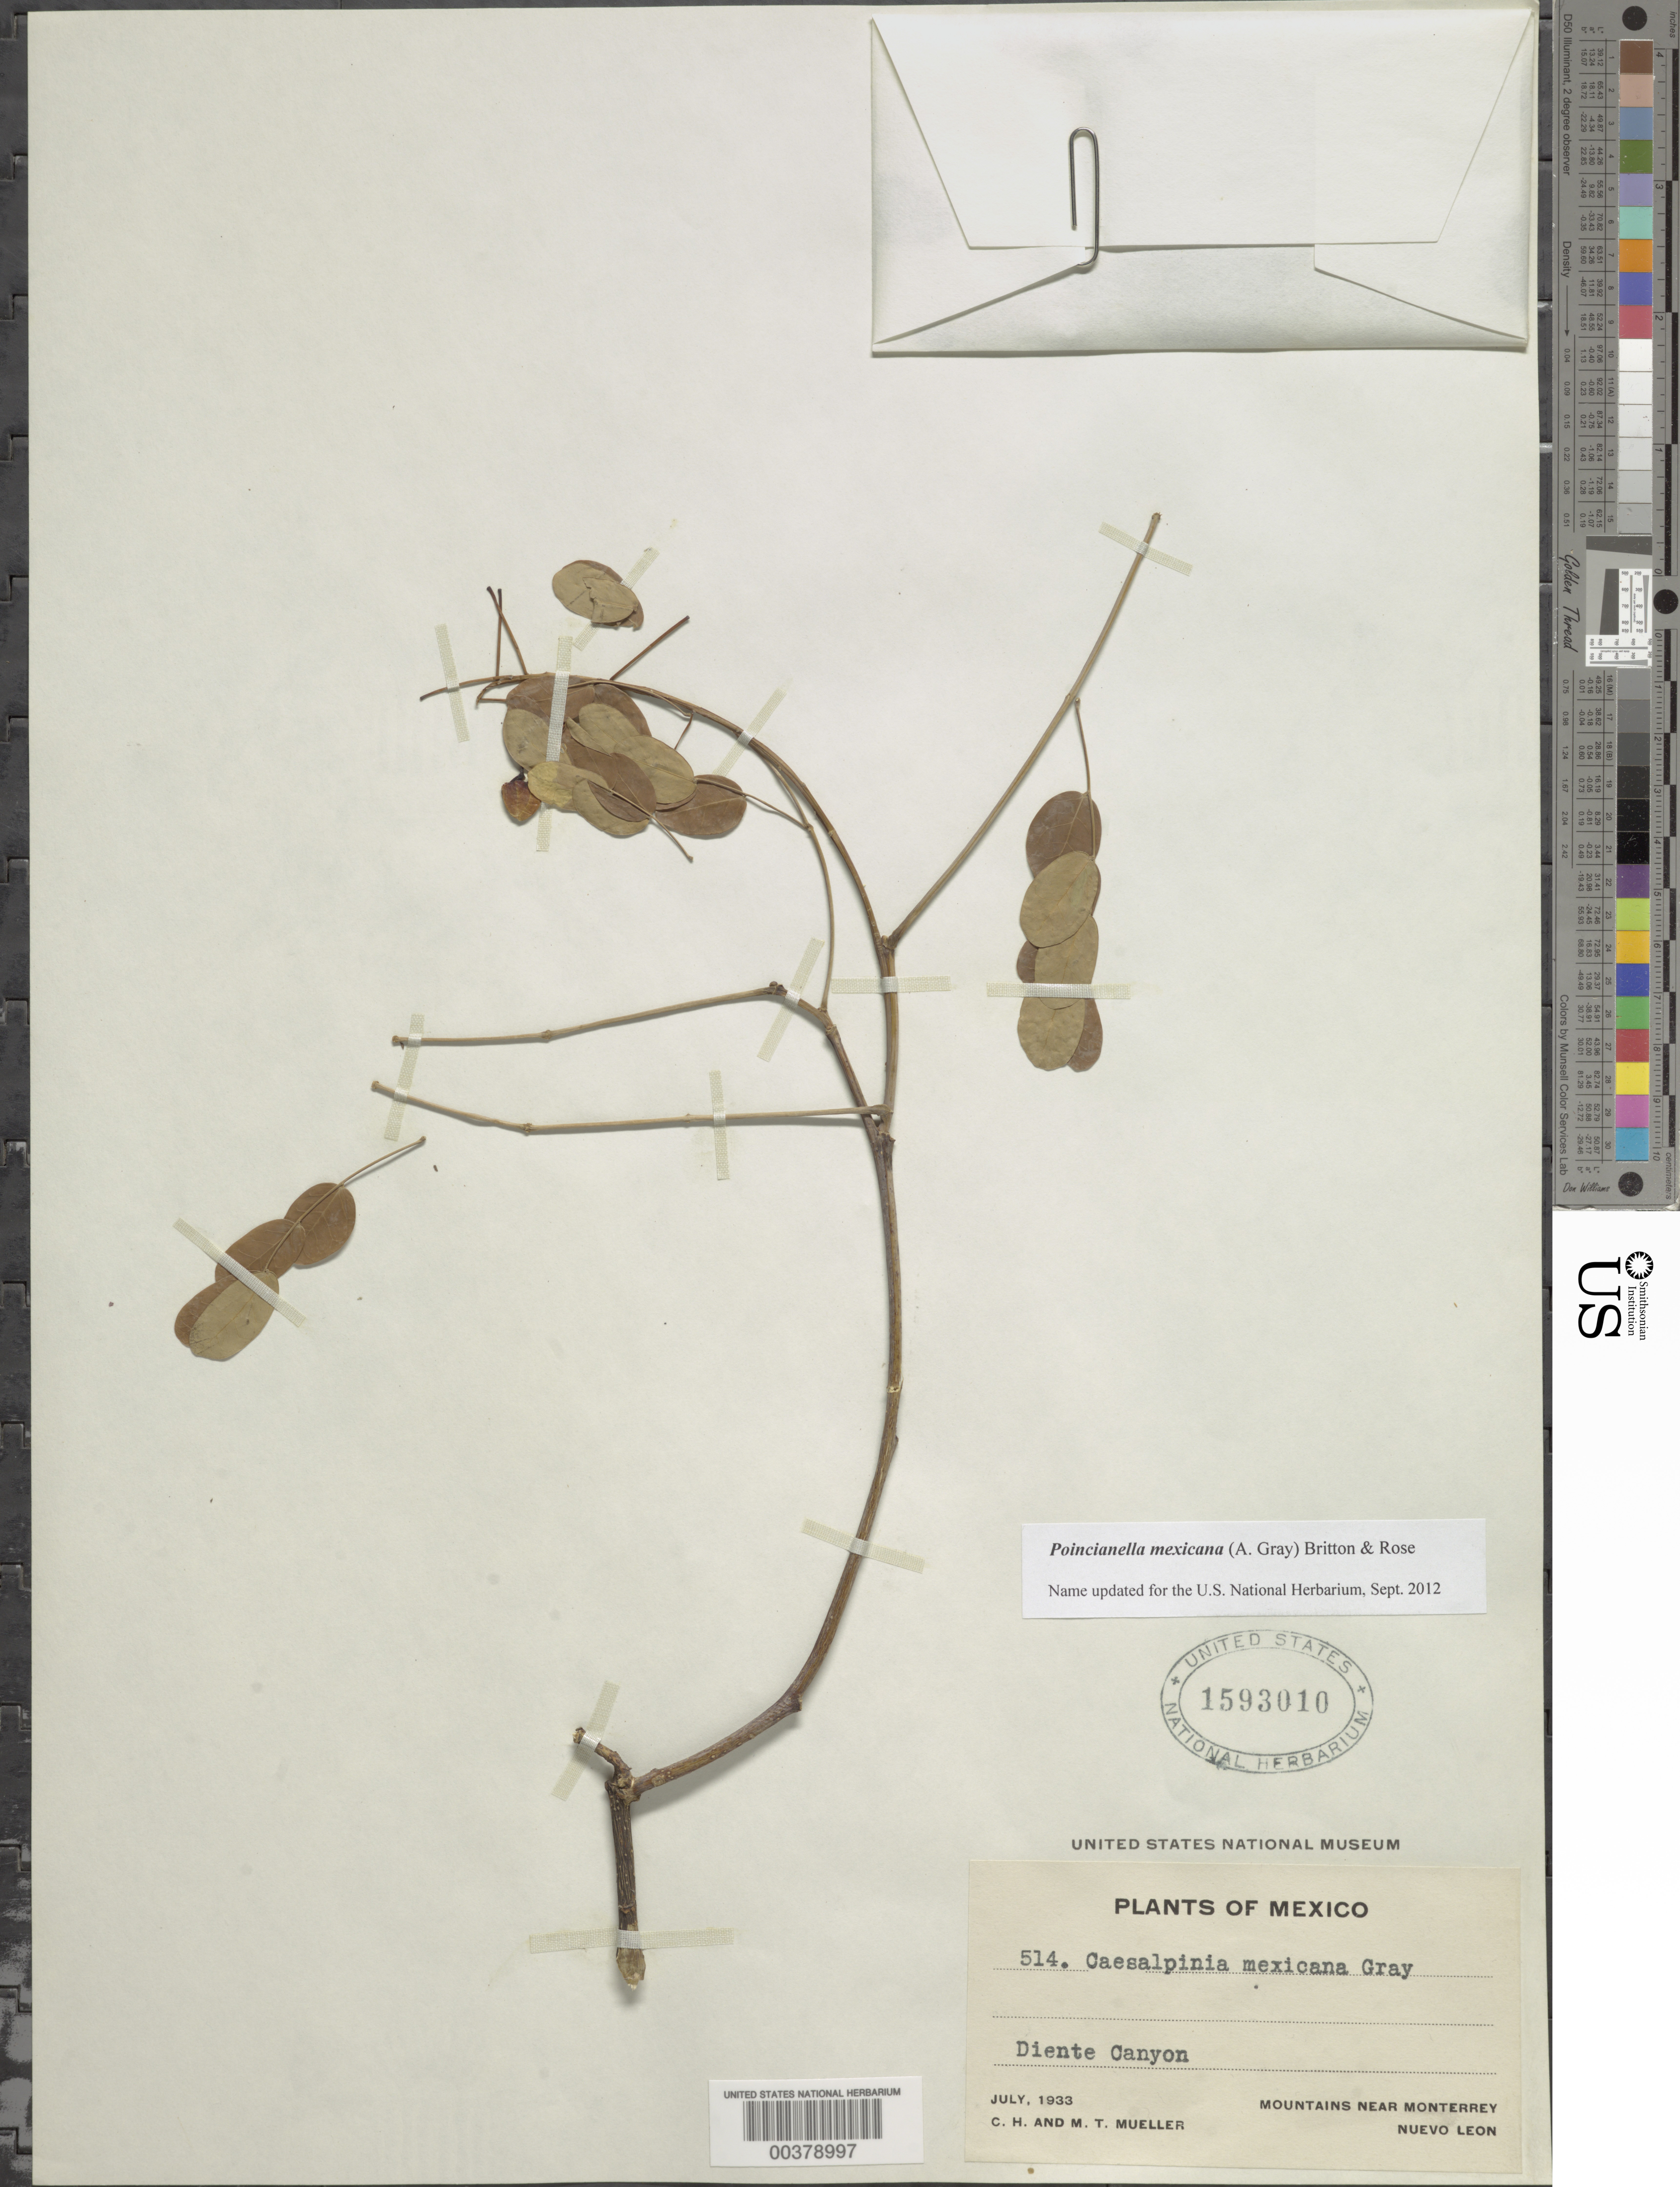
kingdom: Plantae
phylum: Tracheophyta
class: Magnoliopsida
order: Fabales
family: Fabaceae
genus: Erythrostemon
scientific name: Erythrostemon mexicanus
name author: (Rose) Gagnon & G.P. Lewis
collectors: C. H. Muller & M. Mueller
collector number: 514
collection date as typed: Jul 1933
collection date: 1933-07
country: Mexico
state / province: Nuevo León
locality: Diente canyon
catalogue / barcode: US 1593010